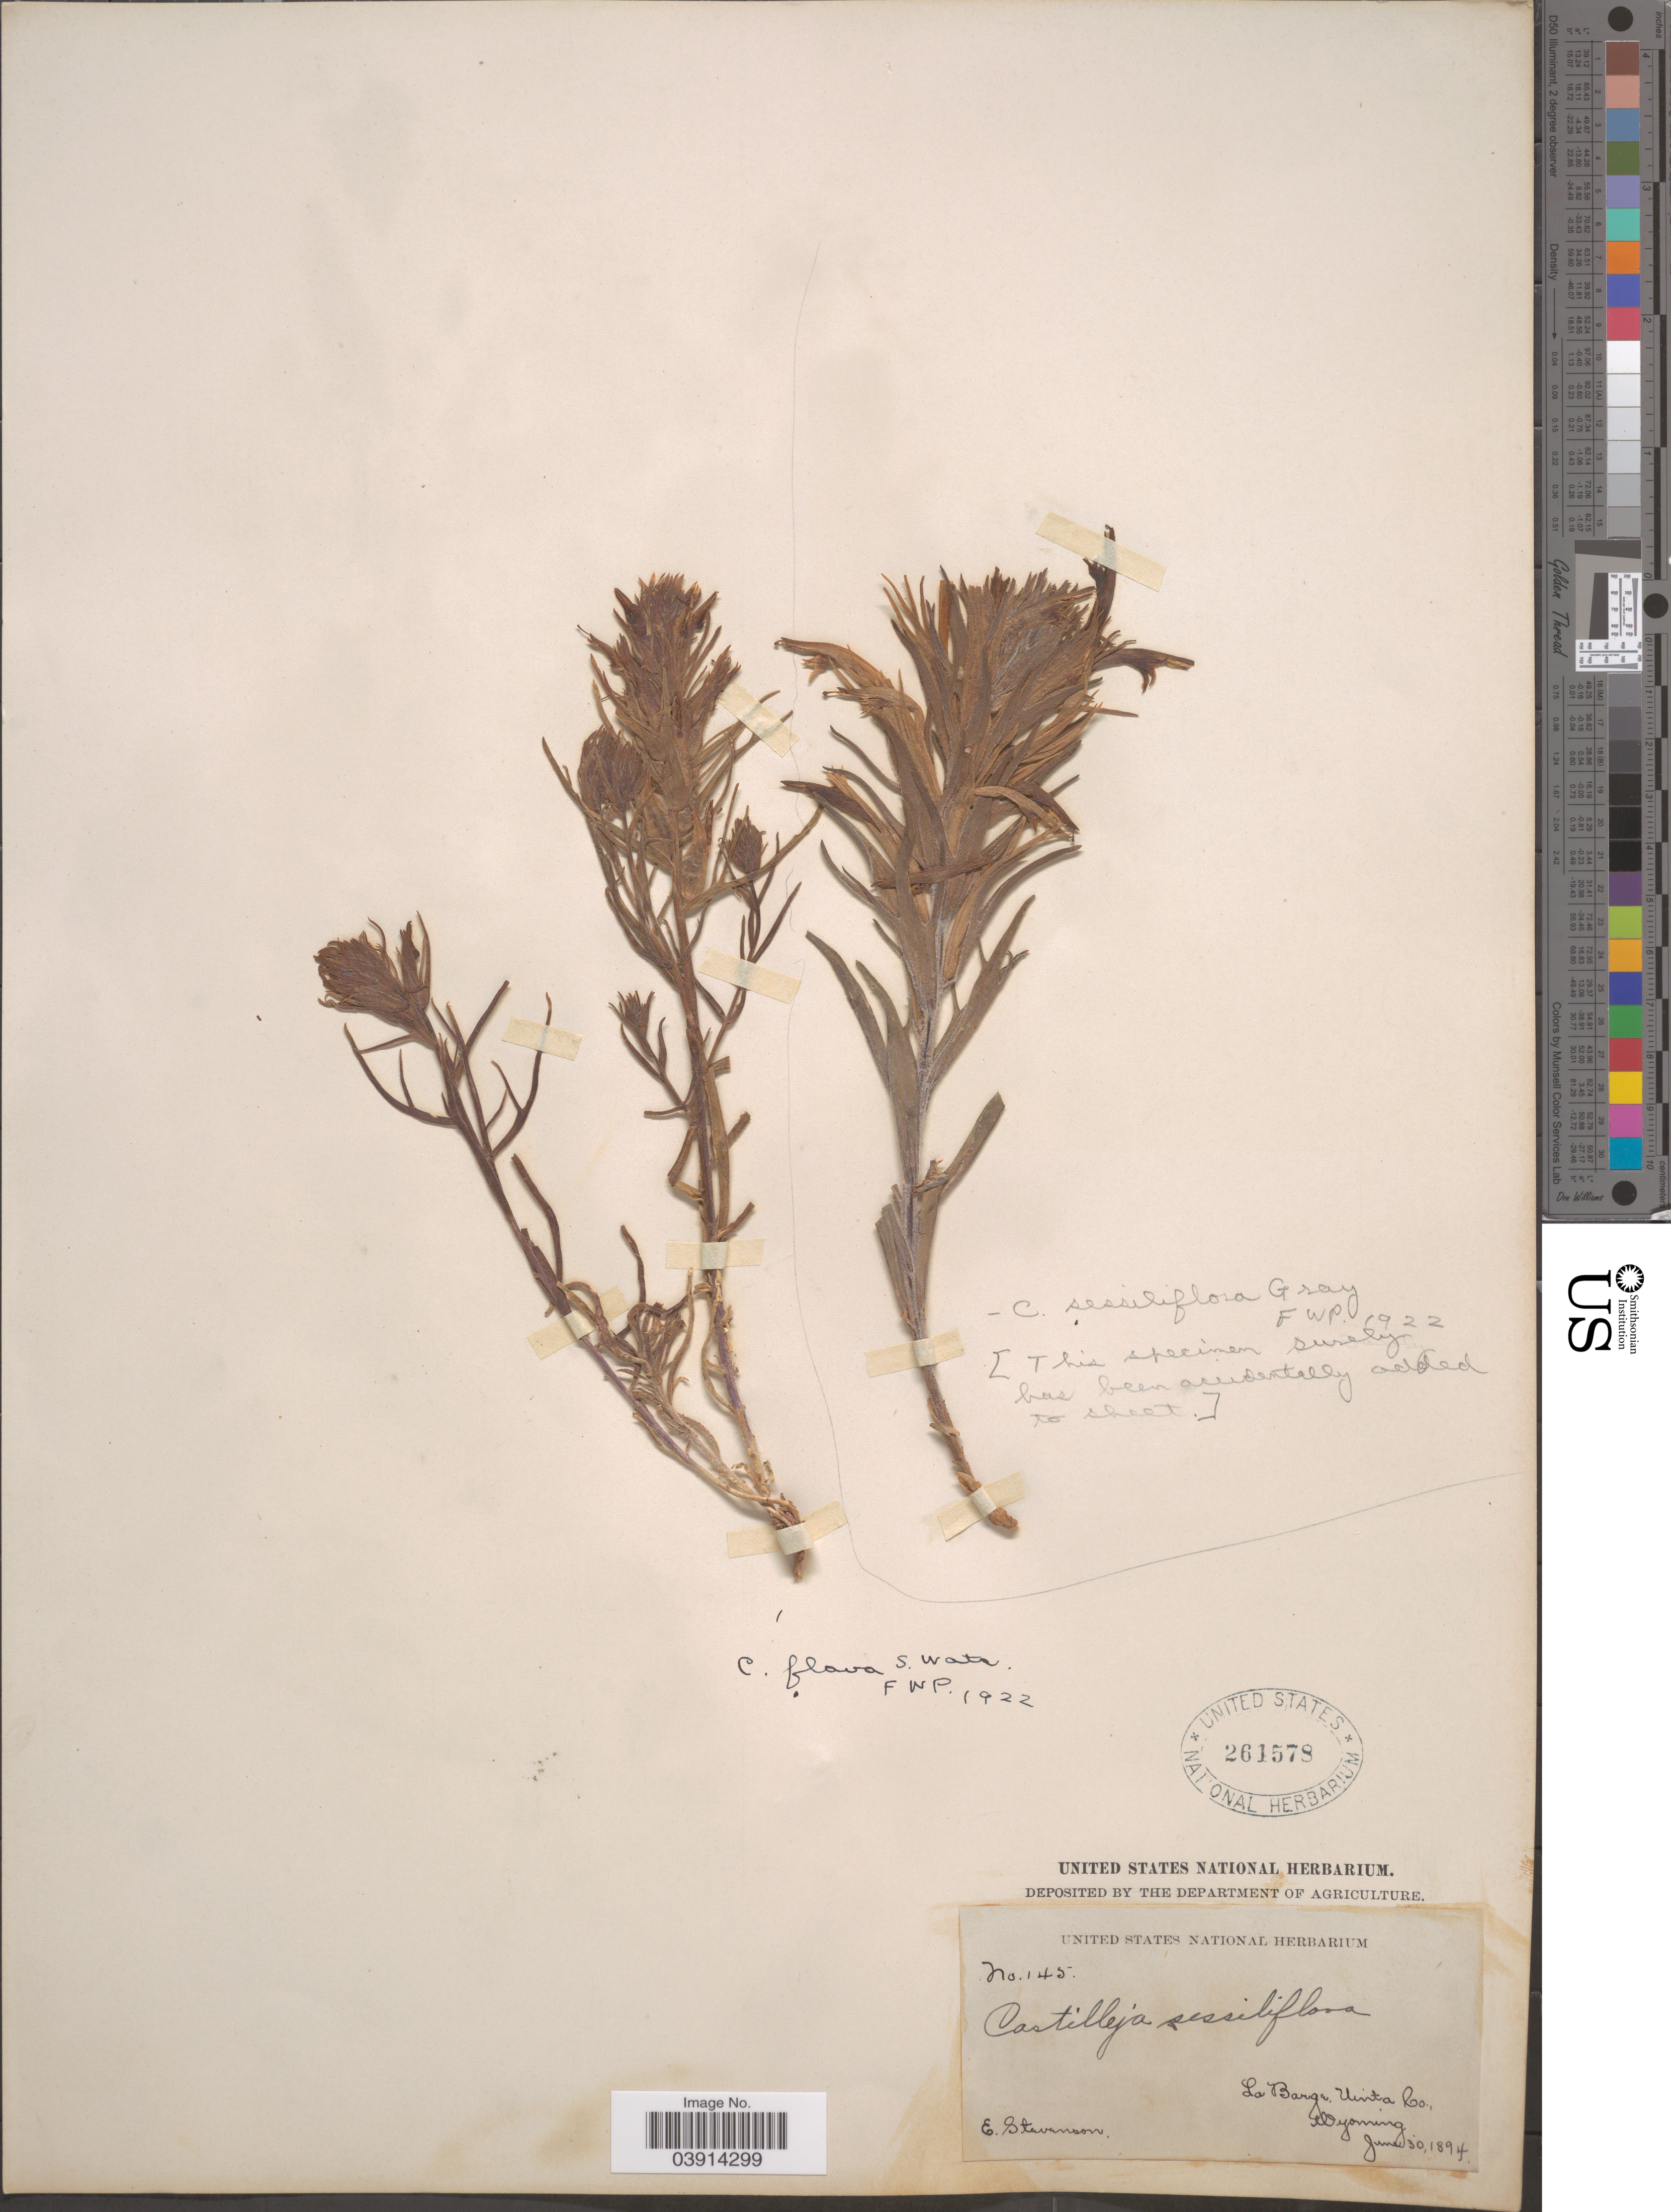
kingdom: Plantae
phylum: Tracheophyta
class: Magnoliopsida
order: Lamiales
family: Orobanchaceae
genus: Castilleja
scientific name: Castilleja sessiliflora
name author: Pursh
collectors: E. Stevenson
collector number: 145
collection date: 1894-06-30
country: United States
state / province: Wyoming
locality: La Barge. Uinta Co.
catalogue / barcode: US 261578